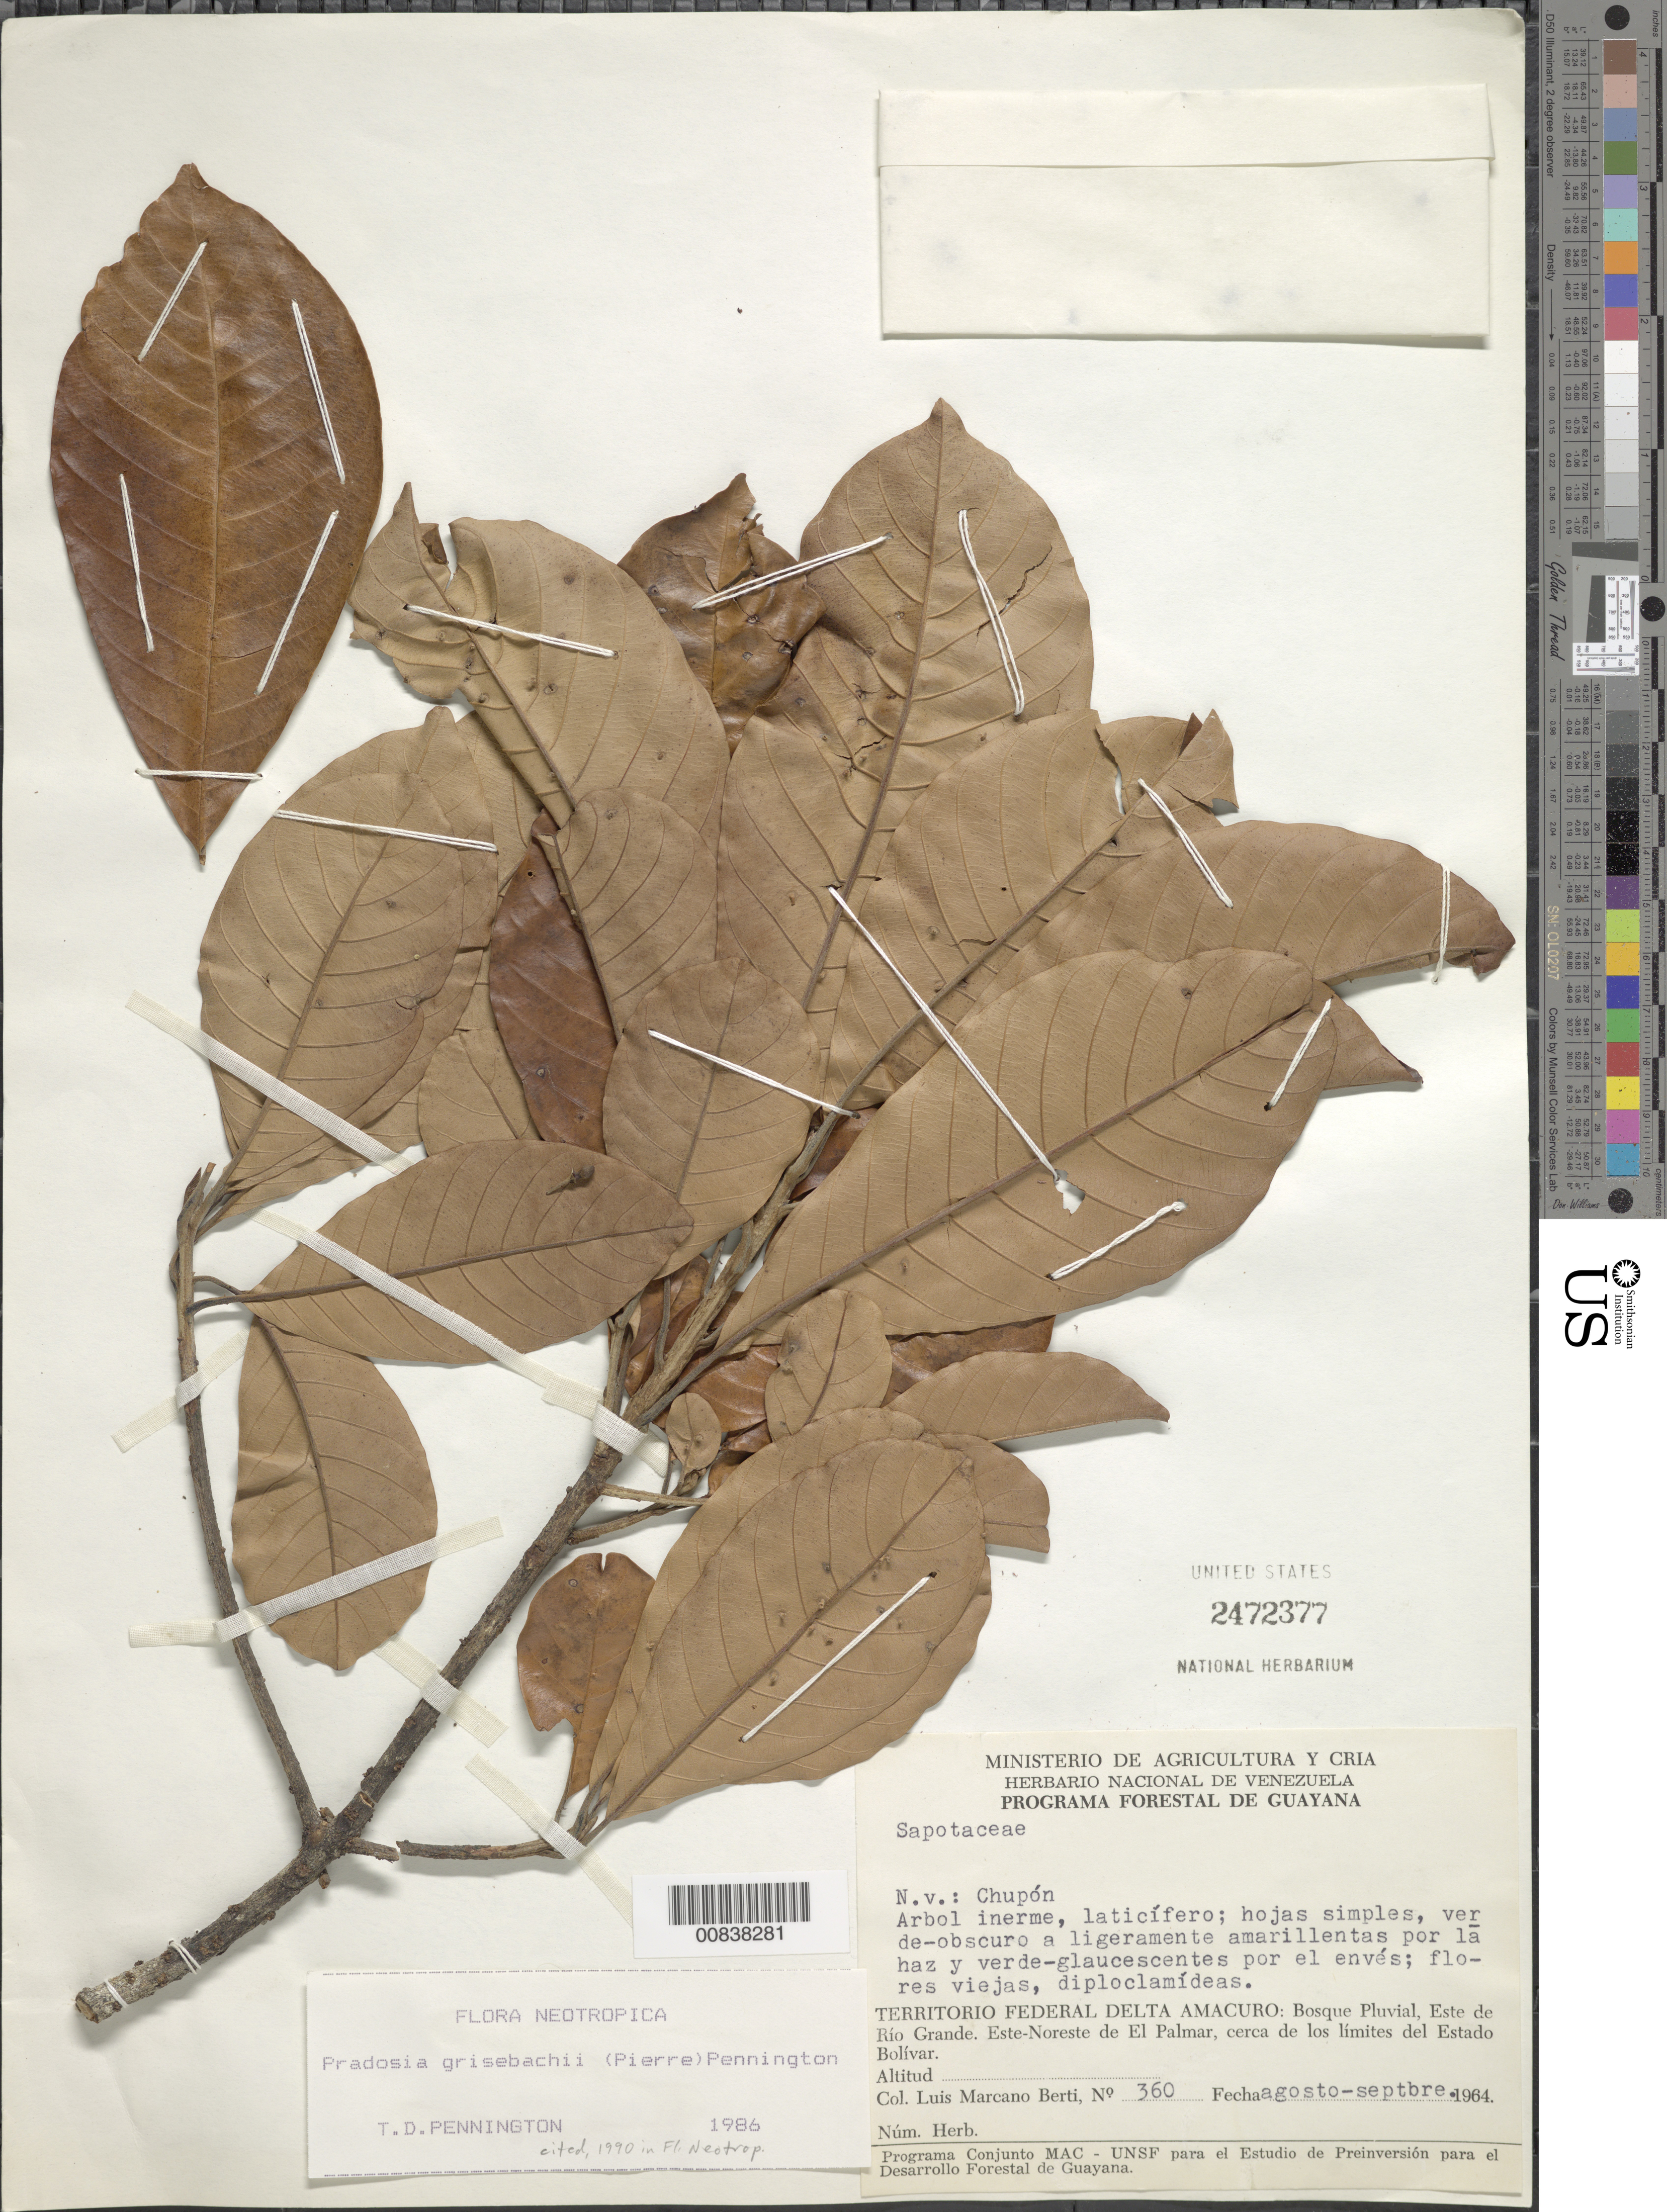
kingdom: Plantae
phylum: Tracheophyta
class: Magnoliopsida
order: Ericales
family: Sapotaceae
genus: Pradosia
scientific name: Pradosia grisebachii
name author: (Pierre) T.D. Penn.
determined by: Pennington, T. D., (K)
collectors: L. Marcano-Berti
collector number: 360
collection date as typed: Aug-64 to Sep-64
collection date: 1964-08/1964-09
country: Venezuela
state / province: Delta Amacuro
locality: Este de Río Grande, ENE de El Palmar, cerca de los limites del Estado Bolívar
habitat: Bosque pluvial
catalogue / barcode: US 2472377